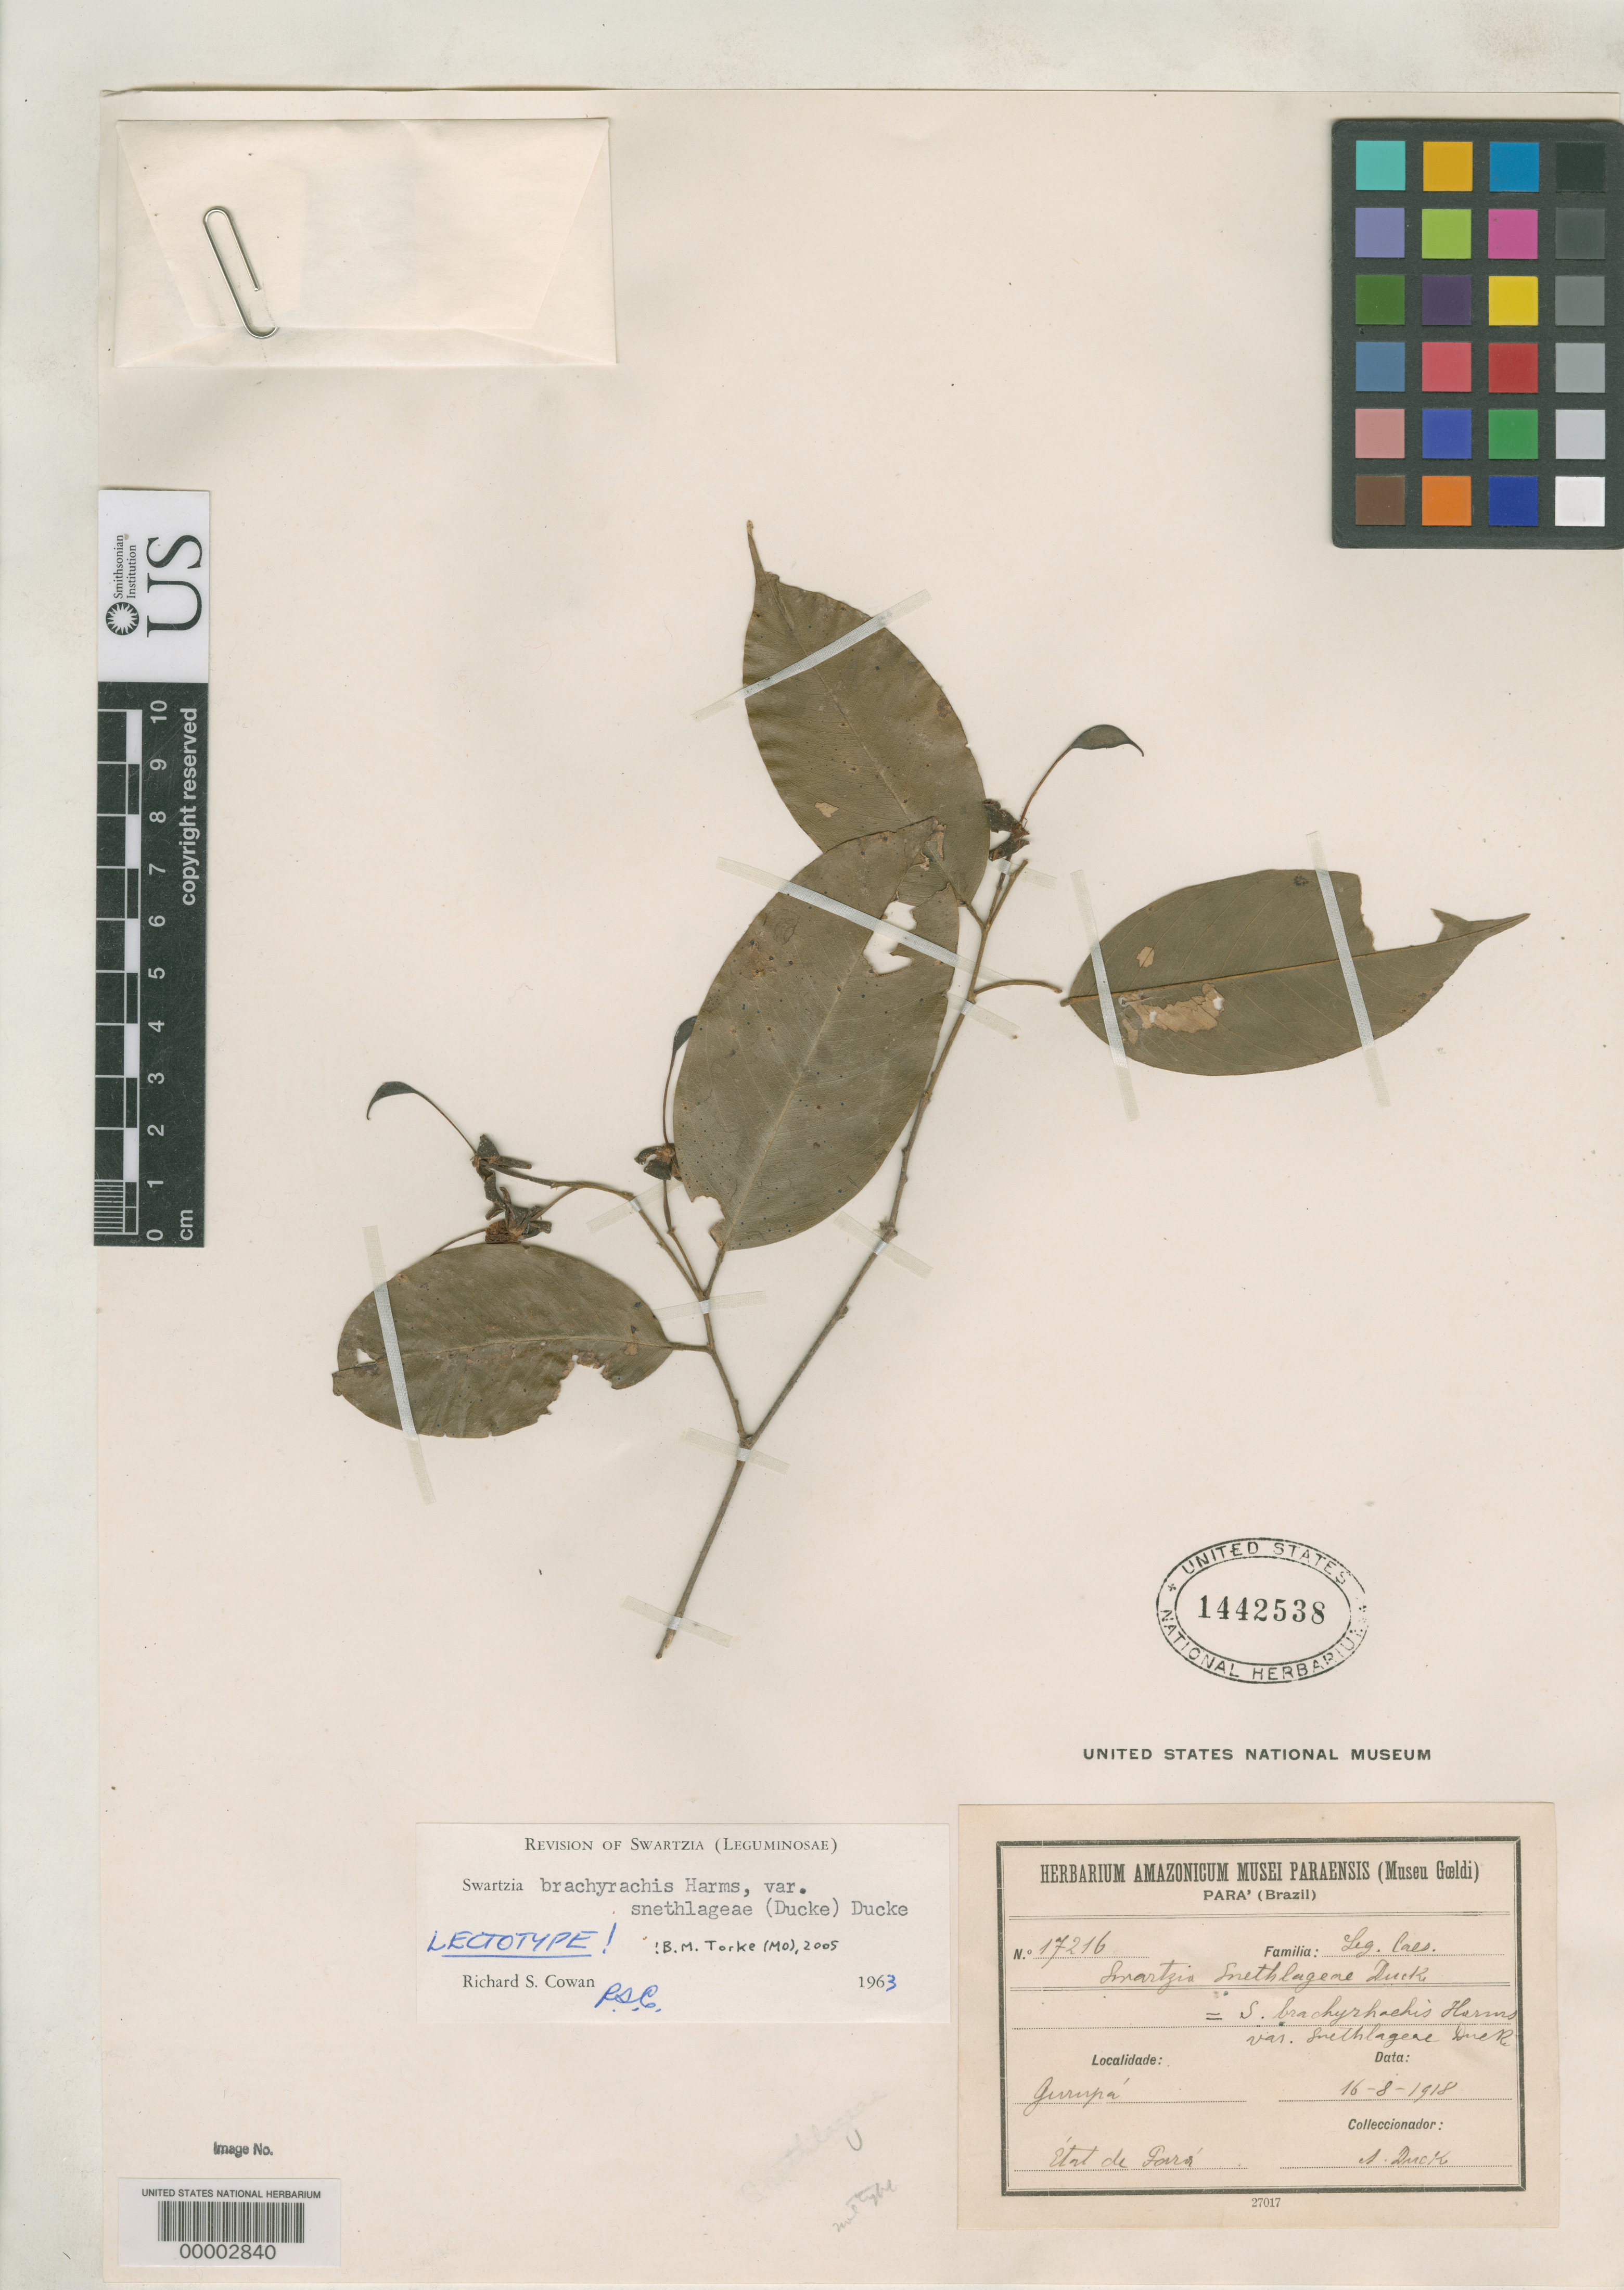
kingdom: Plantae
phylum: Tracheophyta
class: Magnoliopsida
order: Fabales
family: Fabaceae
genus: Swartzia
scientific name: Swartzia snethlageae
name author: Ducke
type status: Lectotype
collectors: A. Ducke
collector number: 17216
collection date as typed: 08 Aug 1918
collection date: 1918-08-08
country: Brazil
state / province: Pará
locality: Gurupa.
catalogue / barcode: US 1442538